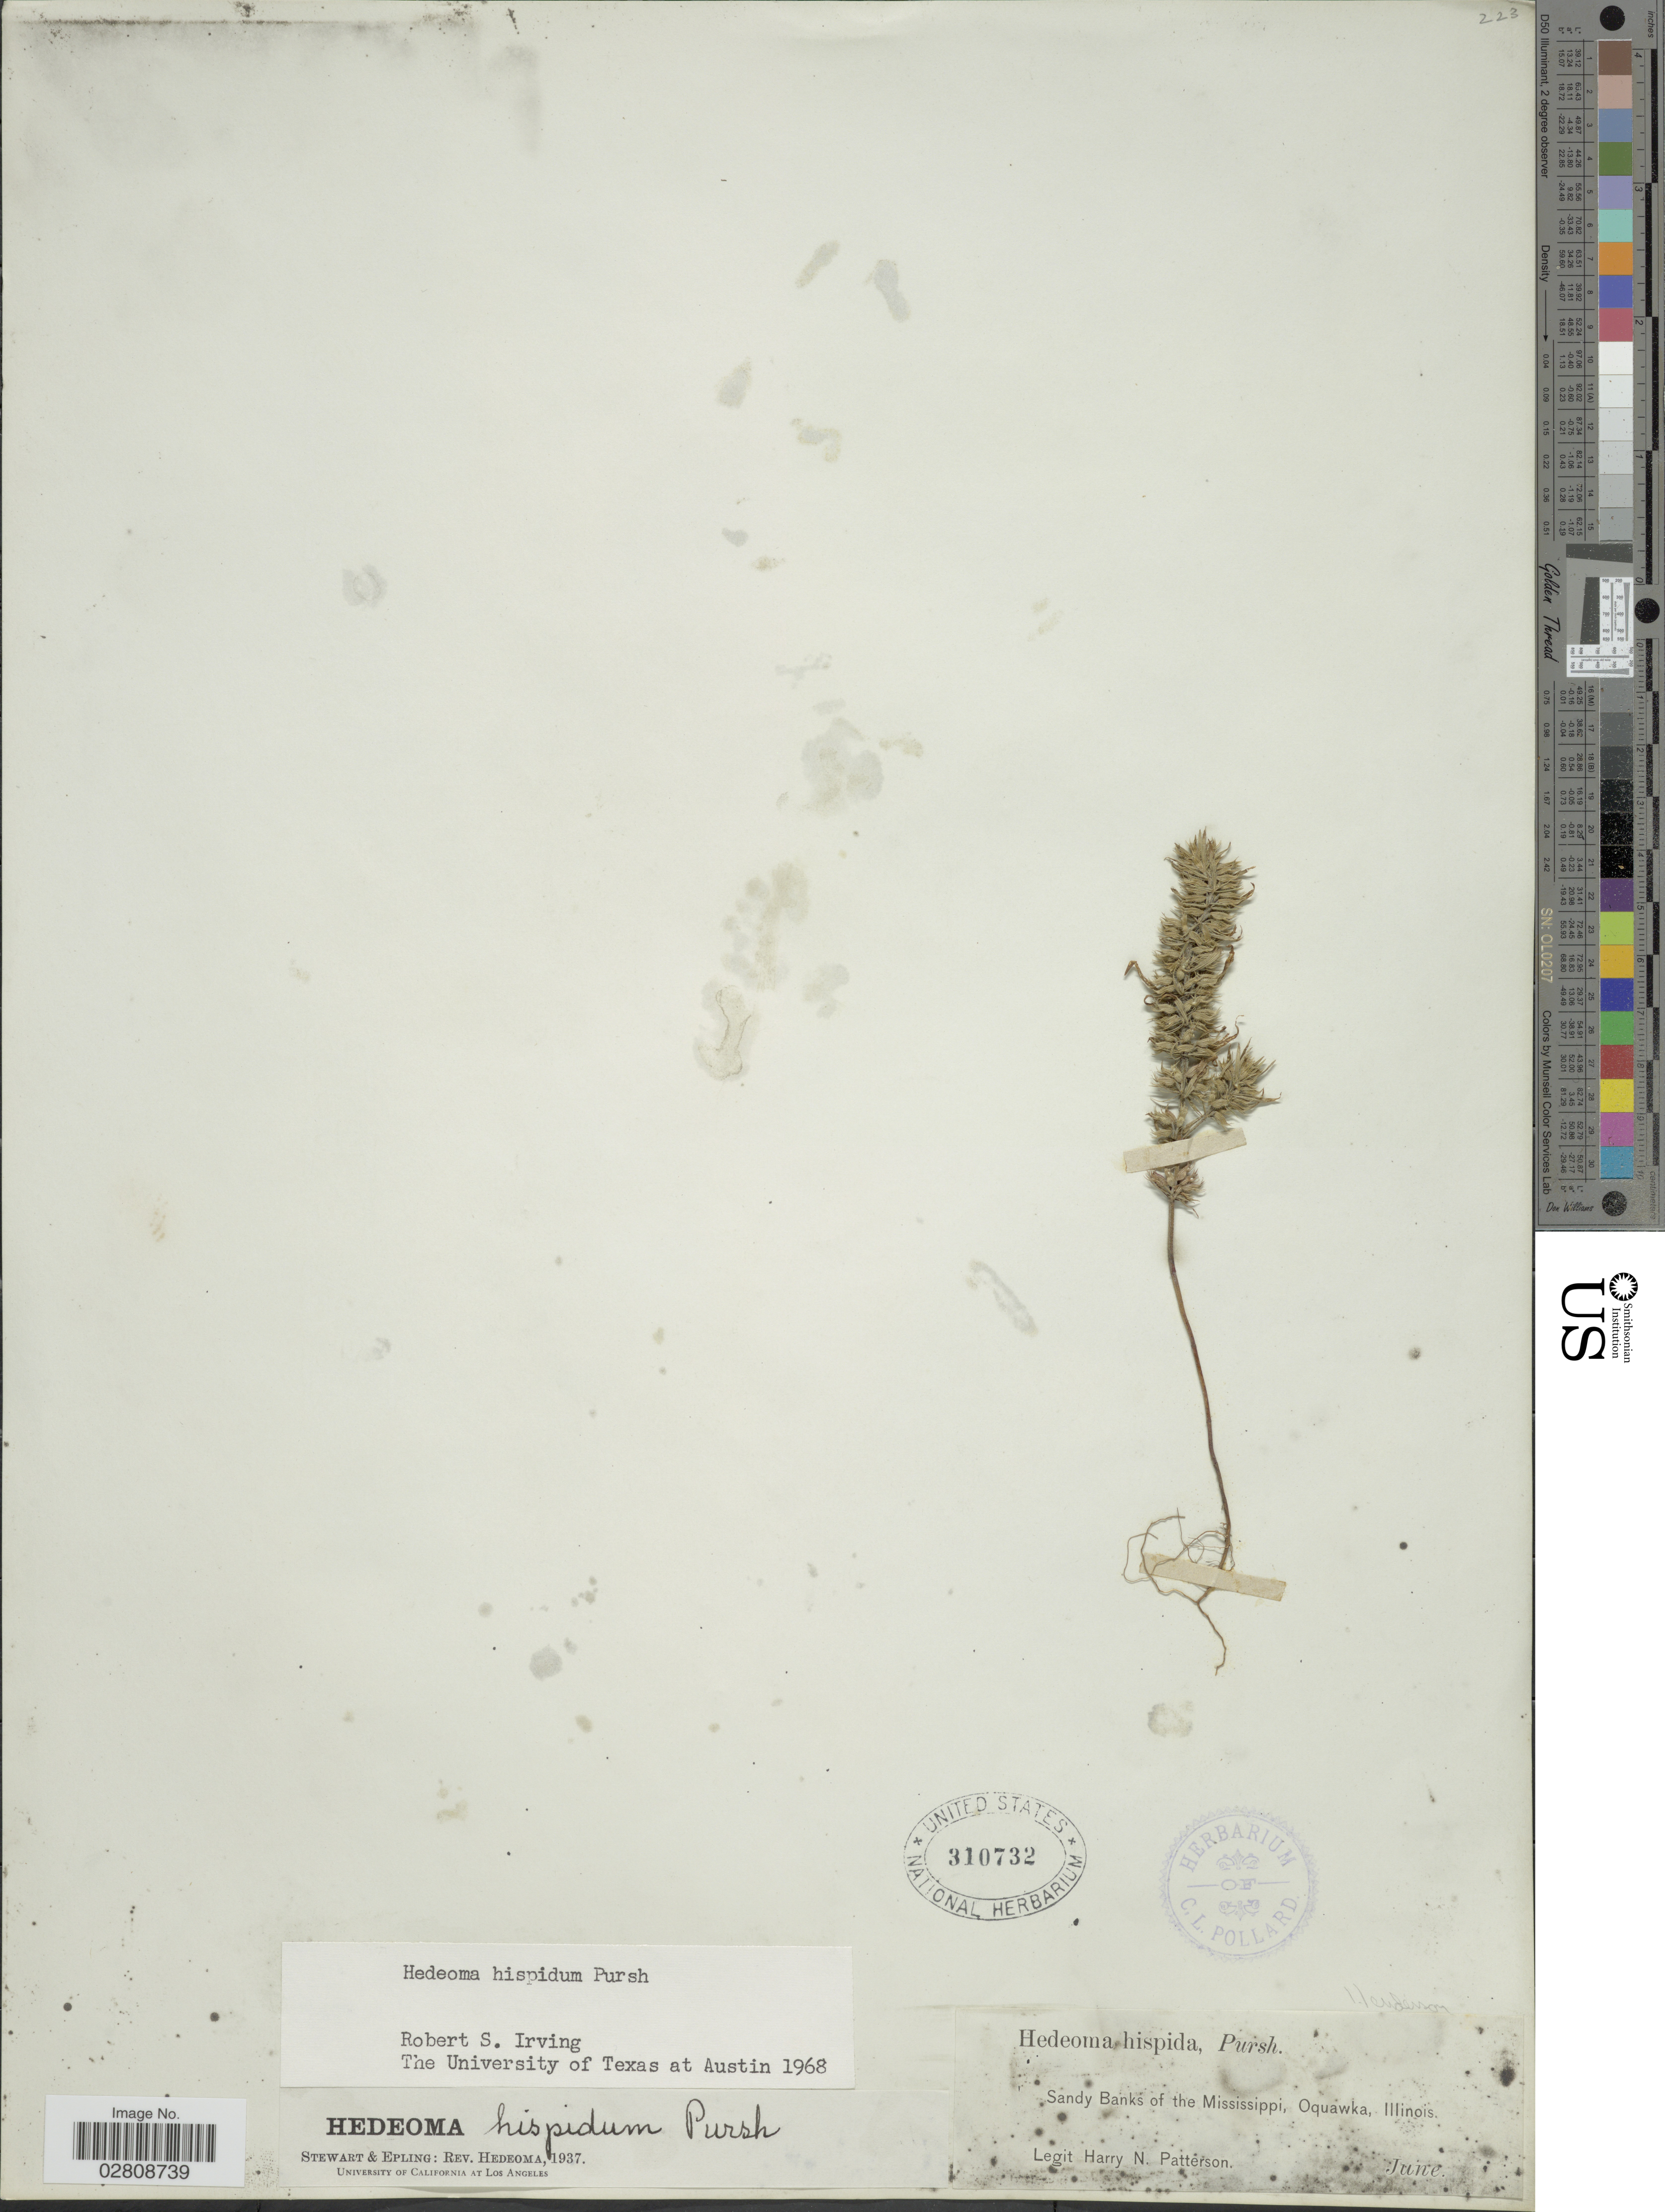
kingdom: Plantae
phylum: Tracheophyta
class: Magnoliopsida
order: Lamiales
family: Lamiaceae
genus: Hedeoma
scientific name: Hedeoma hispida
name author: Pursh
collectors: H. N. Patterson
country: United States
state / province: Illinois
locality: Sandy banks of the Mississippi, Oquawka, Illinois. Henderson.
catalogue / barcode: US 310732